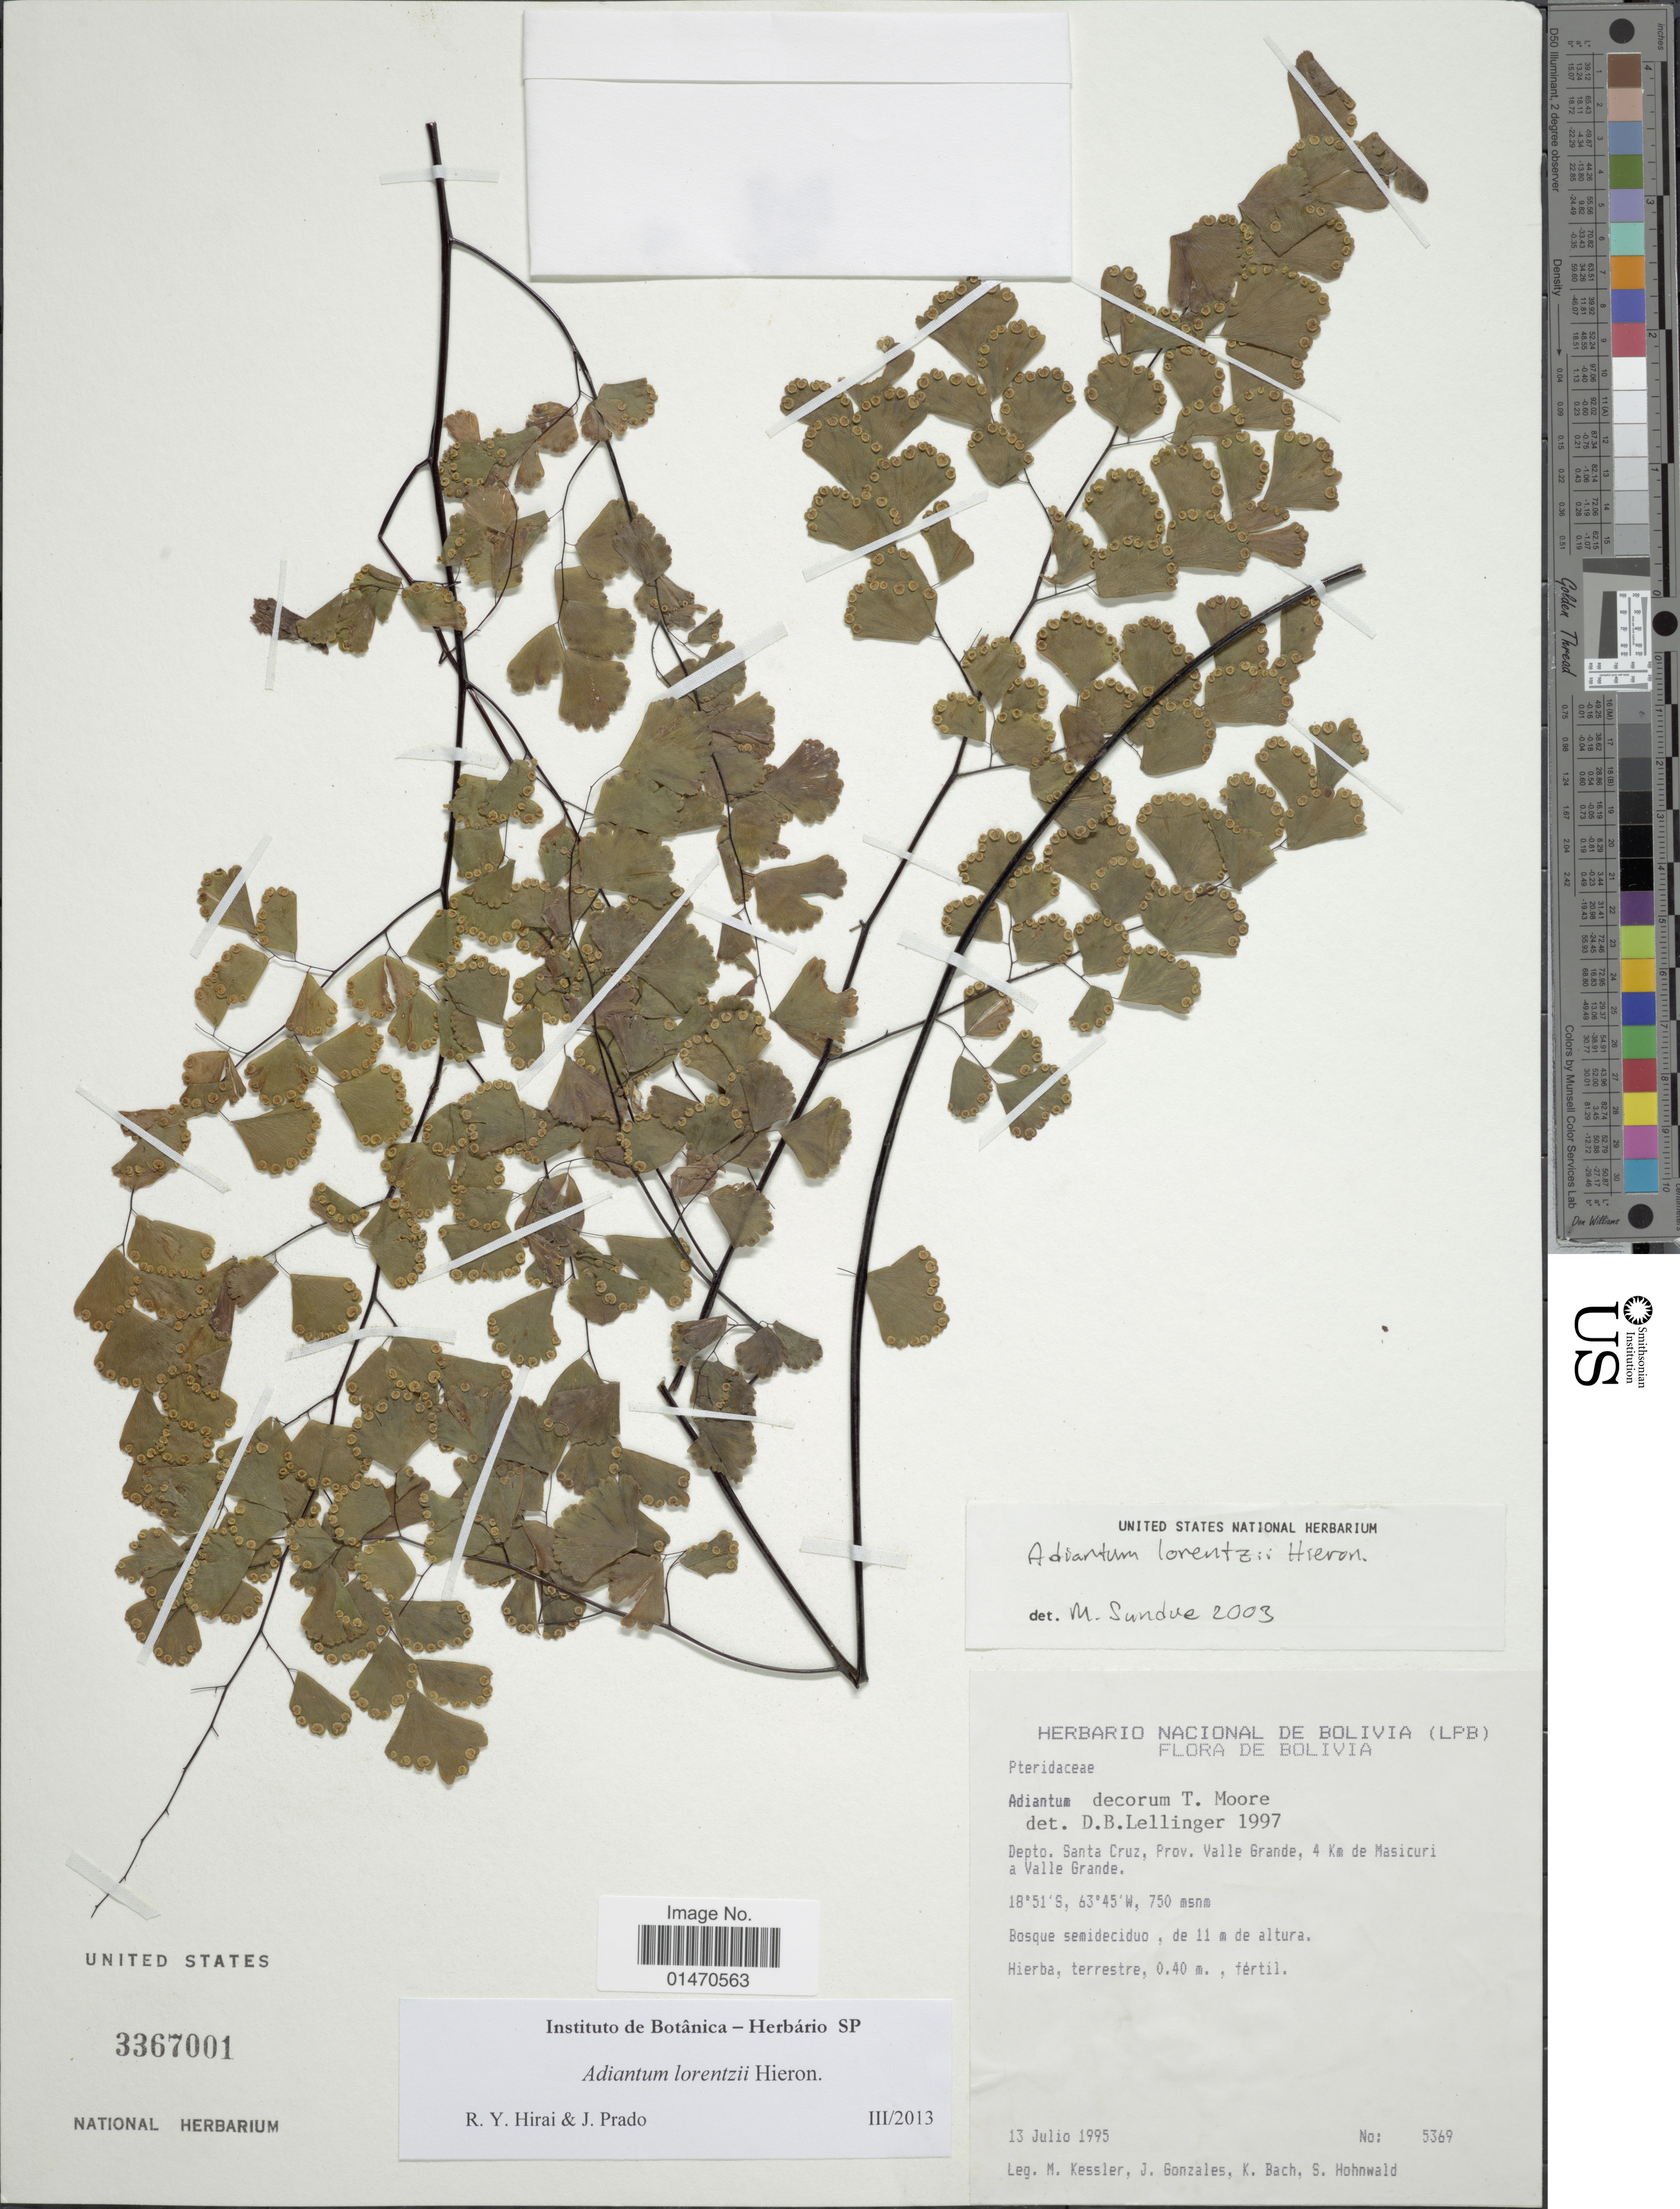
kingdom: Plantae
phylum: Tracheophyta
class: Polypodiopsida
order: Polypodiales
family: Pteridaceae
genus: Adiantum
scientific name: Adiantum lorentzii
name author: Hieron.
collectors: M. Kessler, J. Gonzales, K. Bach & S. Hohnwald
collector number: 5369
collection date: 1995-07-13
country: Bolivia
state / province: Santa Cruz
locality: Depto. Santa Cruz, Prov. Valle Grande, 4km de Masicuri a Valle Grande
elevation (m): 750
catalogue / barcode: US 3367001